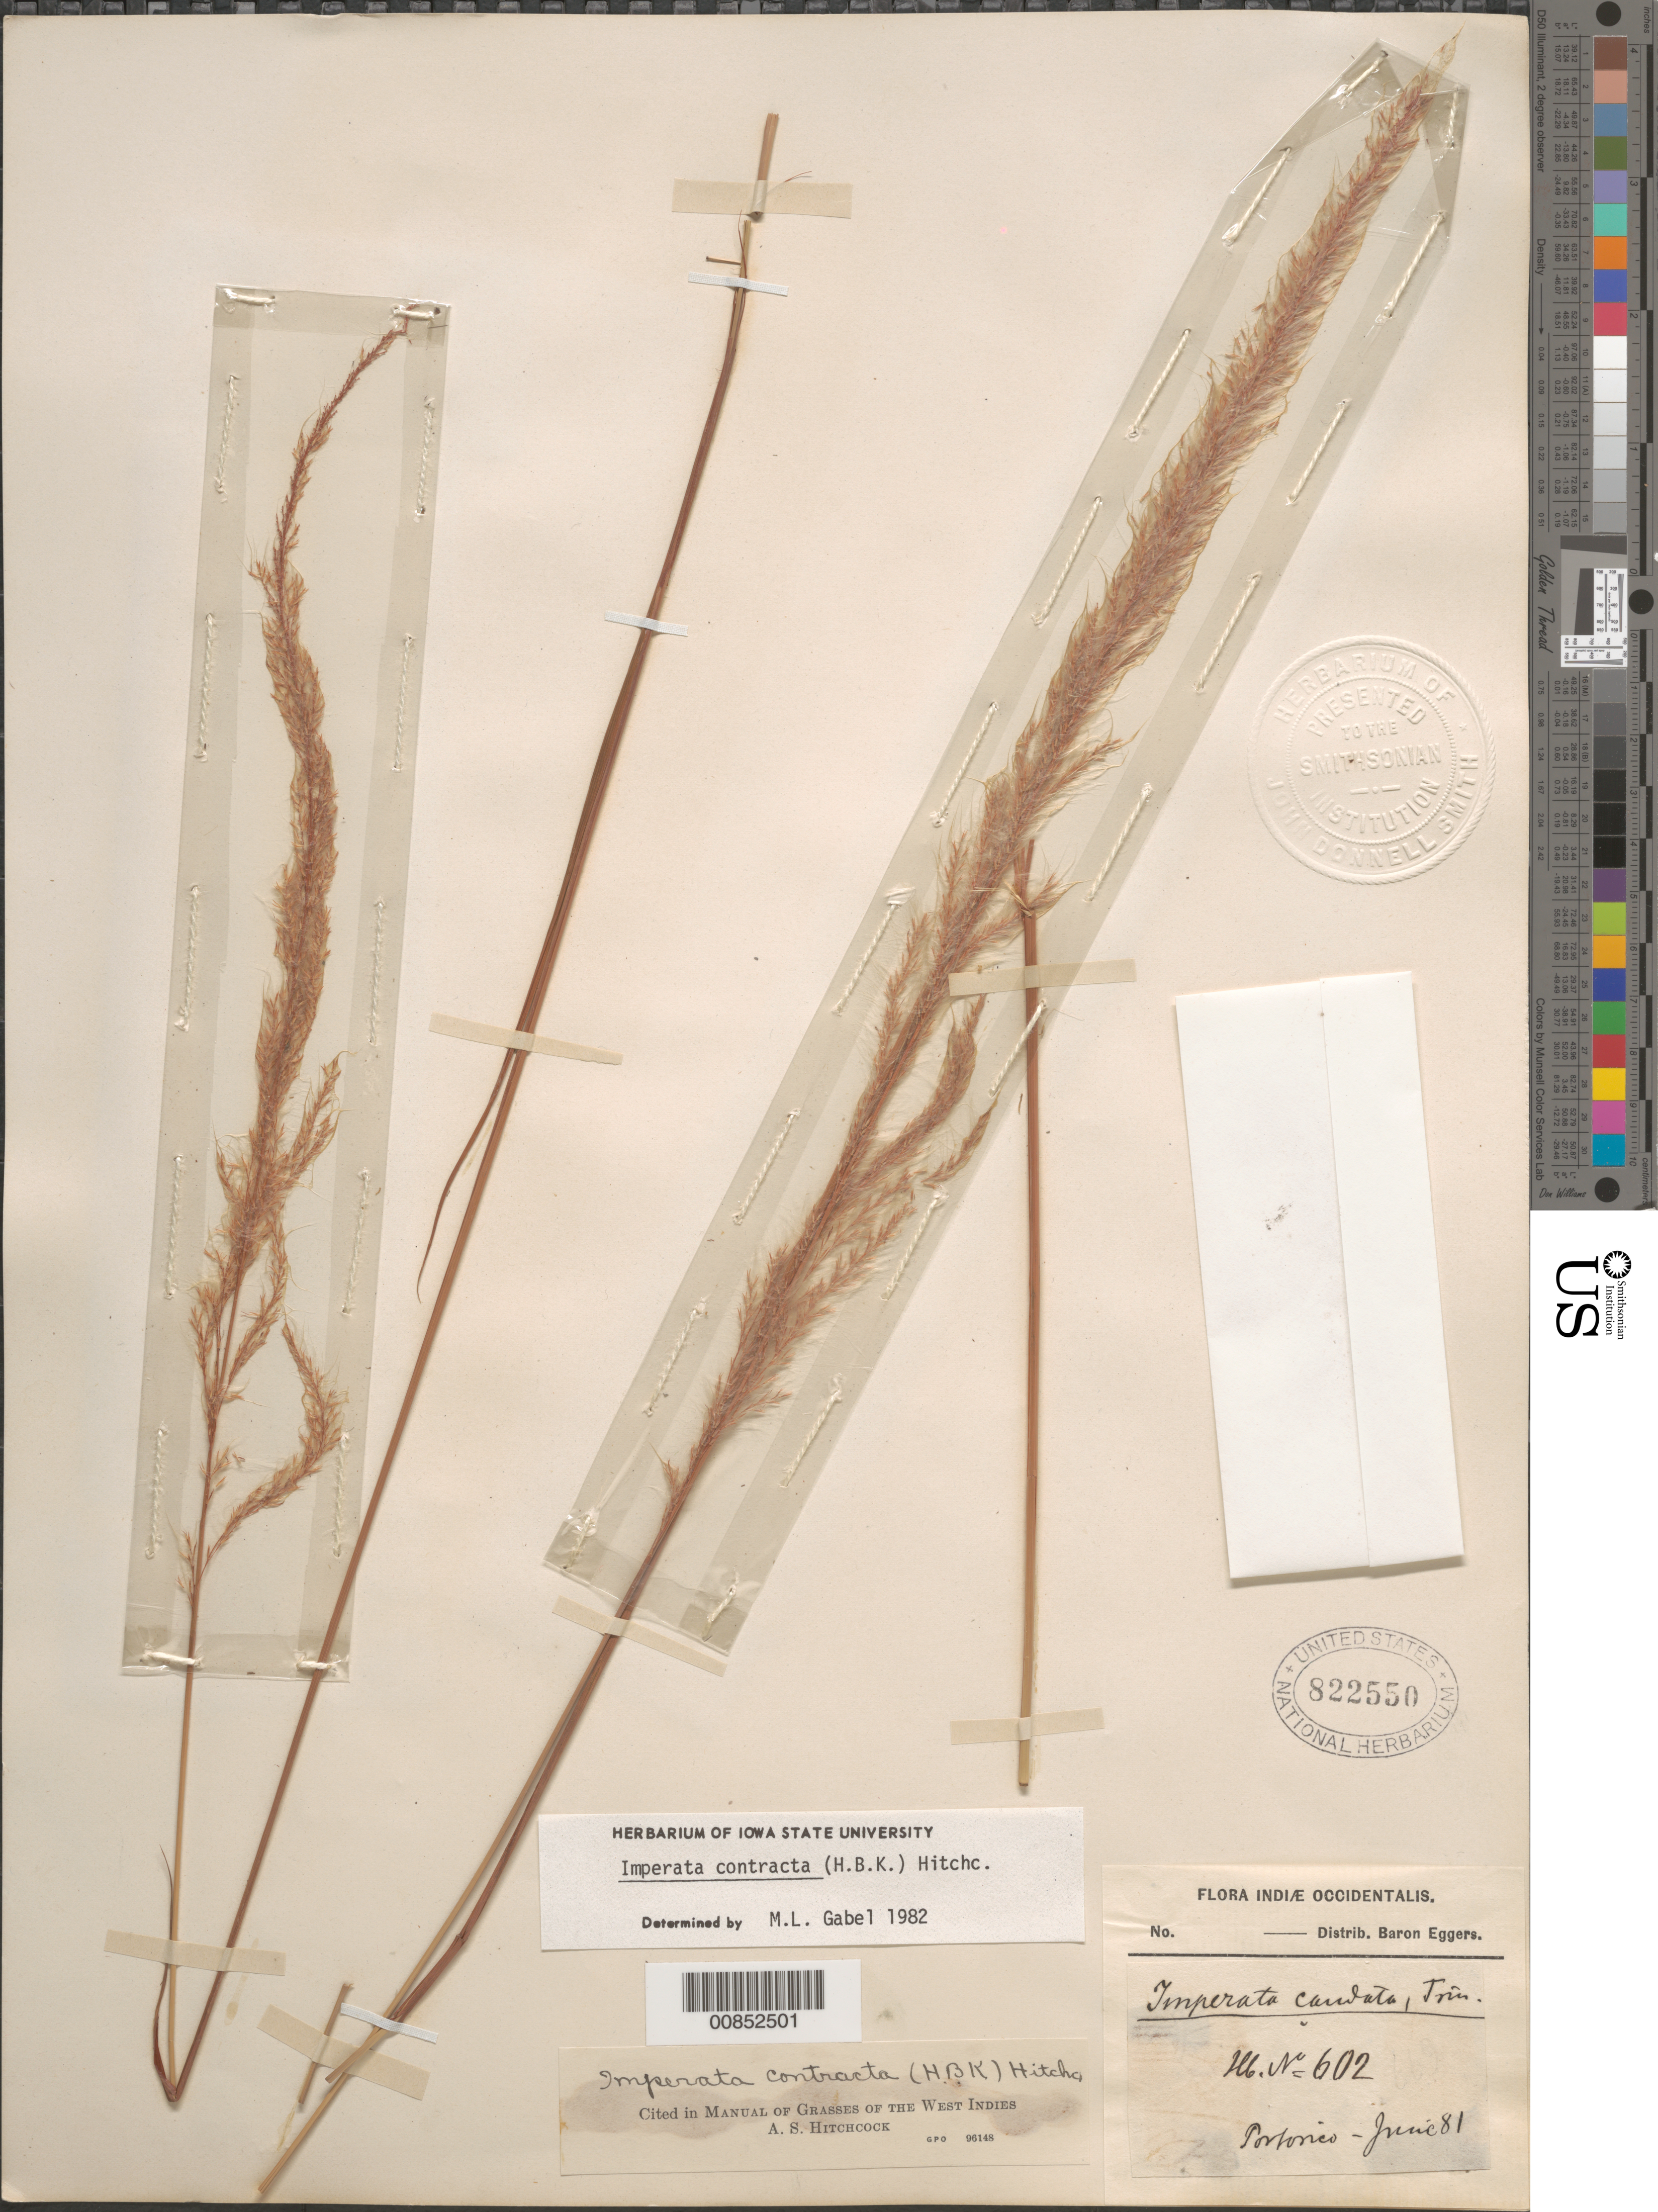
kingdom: Plantae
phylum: Tracheophyta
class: Liliopsida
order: Poales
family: Poaceae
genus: Imperata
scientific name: Imperata contracta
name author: (Kunth) Hitchc.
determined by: Gabel, M. L.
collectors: H. F. A. von Eggers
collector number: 602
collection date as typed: Jun 1881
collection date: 1881-06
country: Puerto Rico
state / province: Humacao (?)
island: Puerto Rico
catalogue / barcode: US 822550